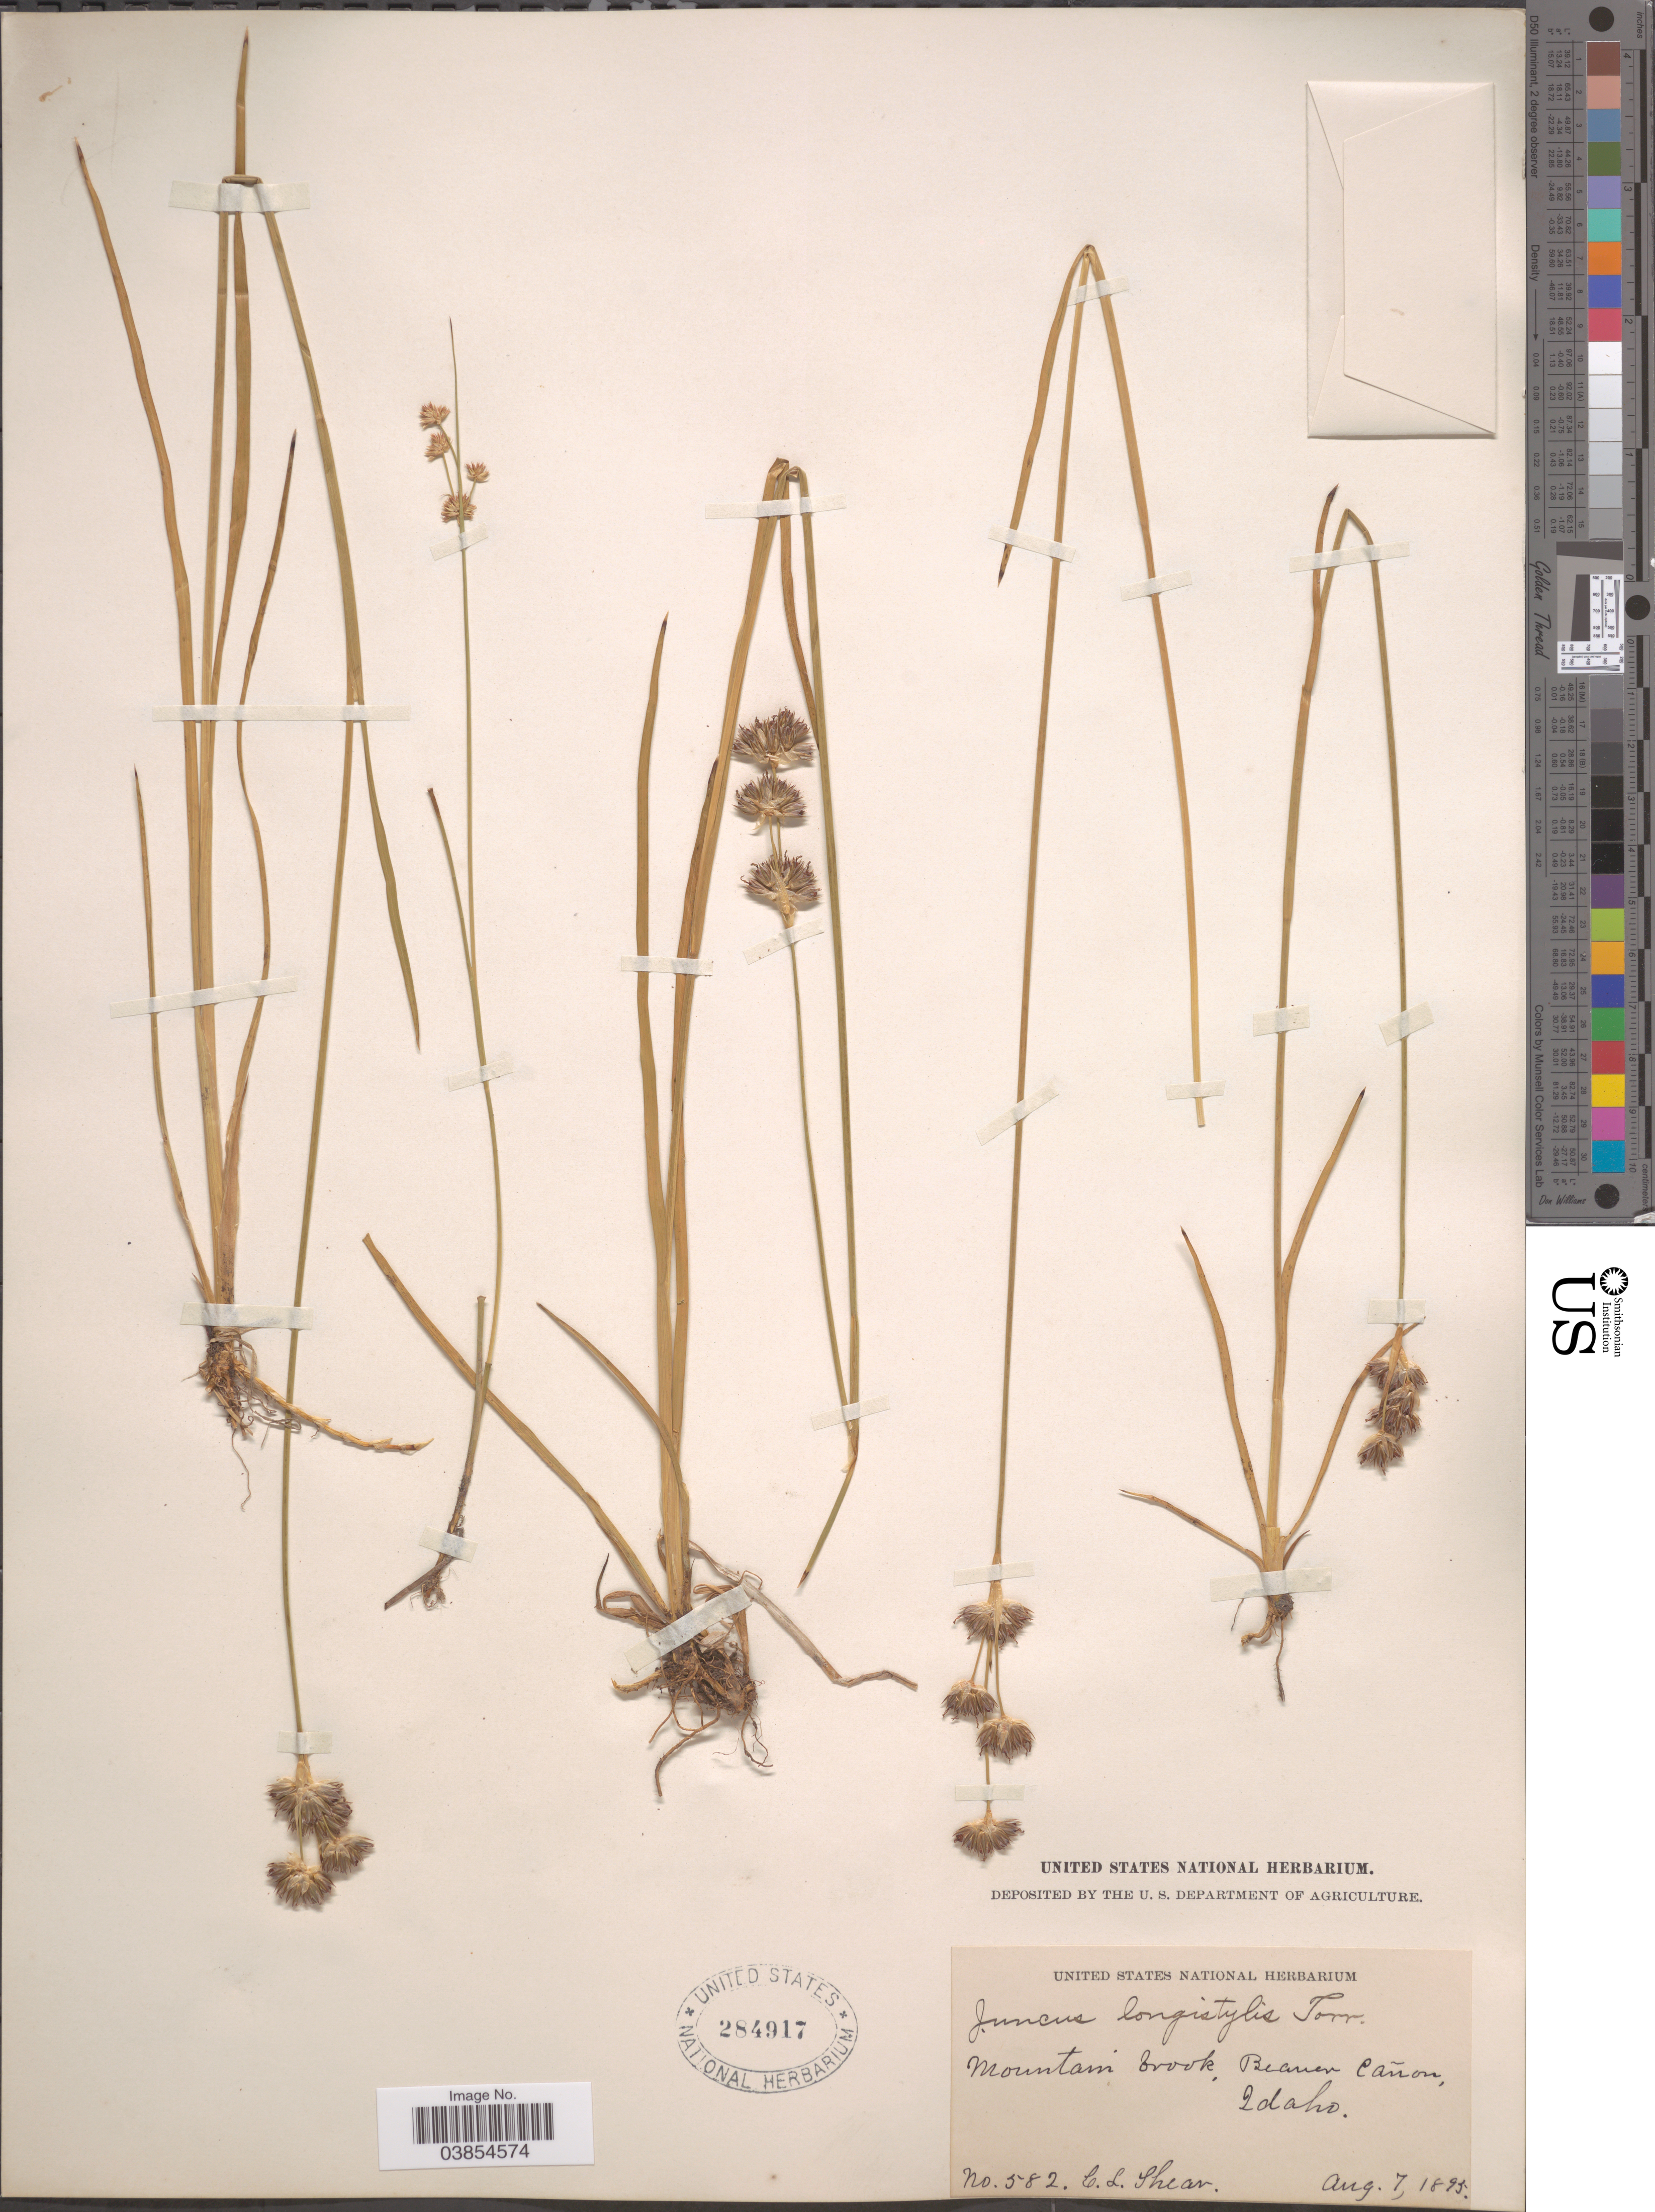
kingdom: Plantae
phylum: Tracheophyta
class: Liliopsida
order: Poales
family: Juncaceae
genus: Juncus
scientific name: Juncus longistylis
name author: Torr.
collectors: C. L. Shear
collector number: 582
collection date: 1895-08-07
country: United States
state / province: Idaho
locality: Mountain brook, Beaver Cañon.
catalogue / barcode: US 284917